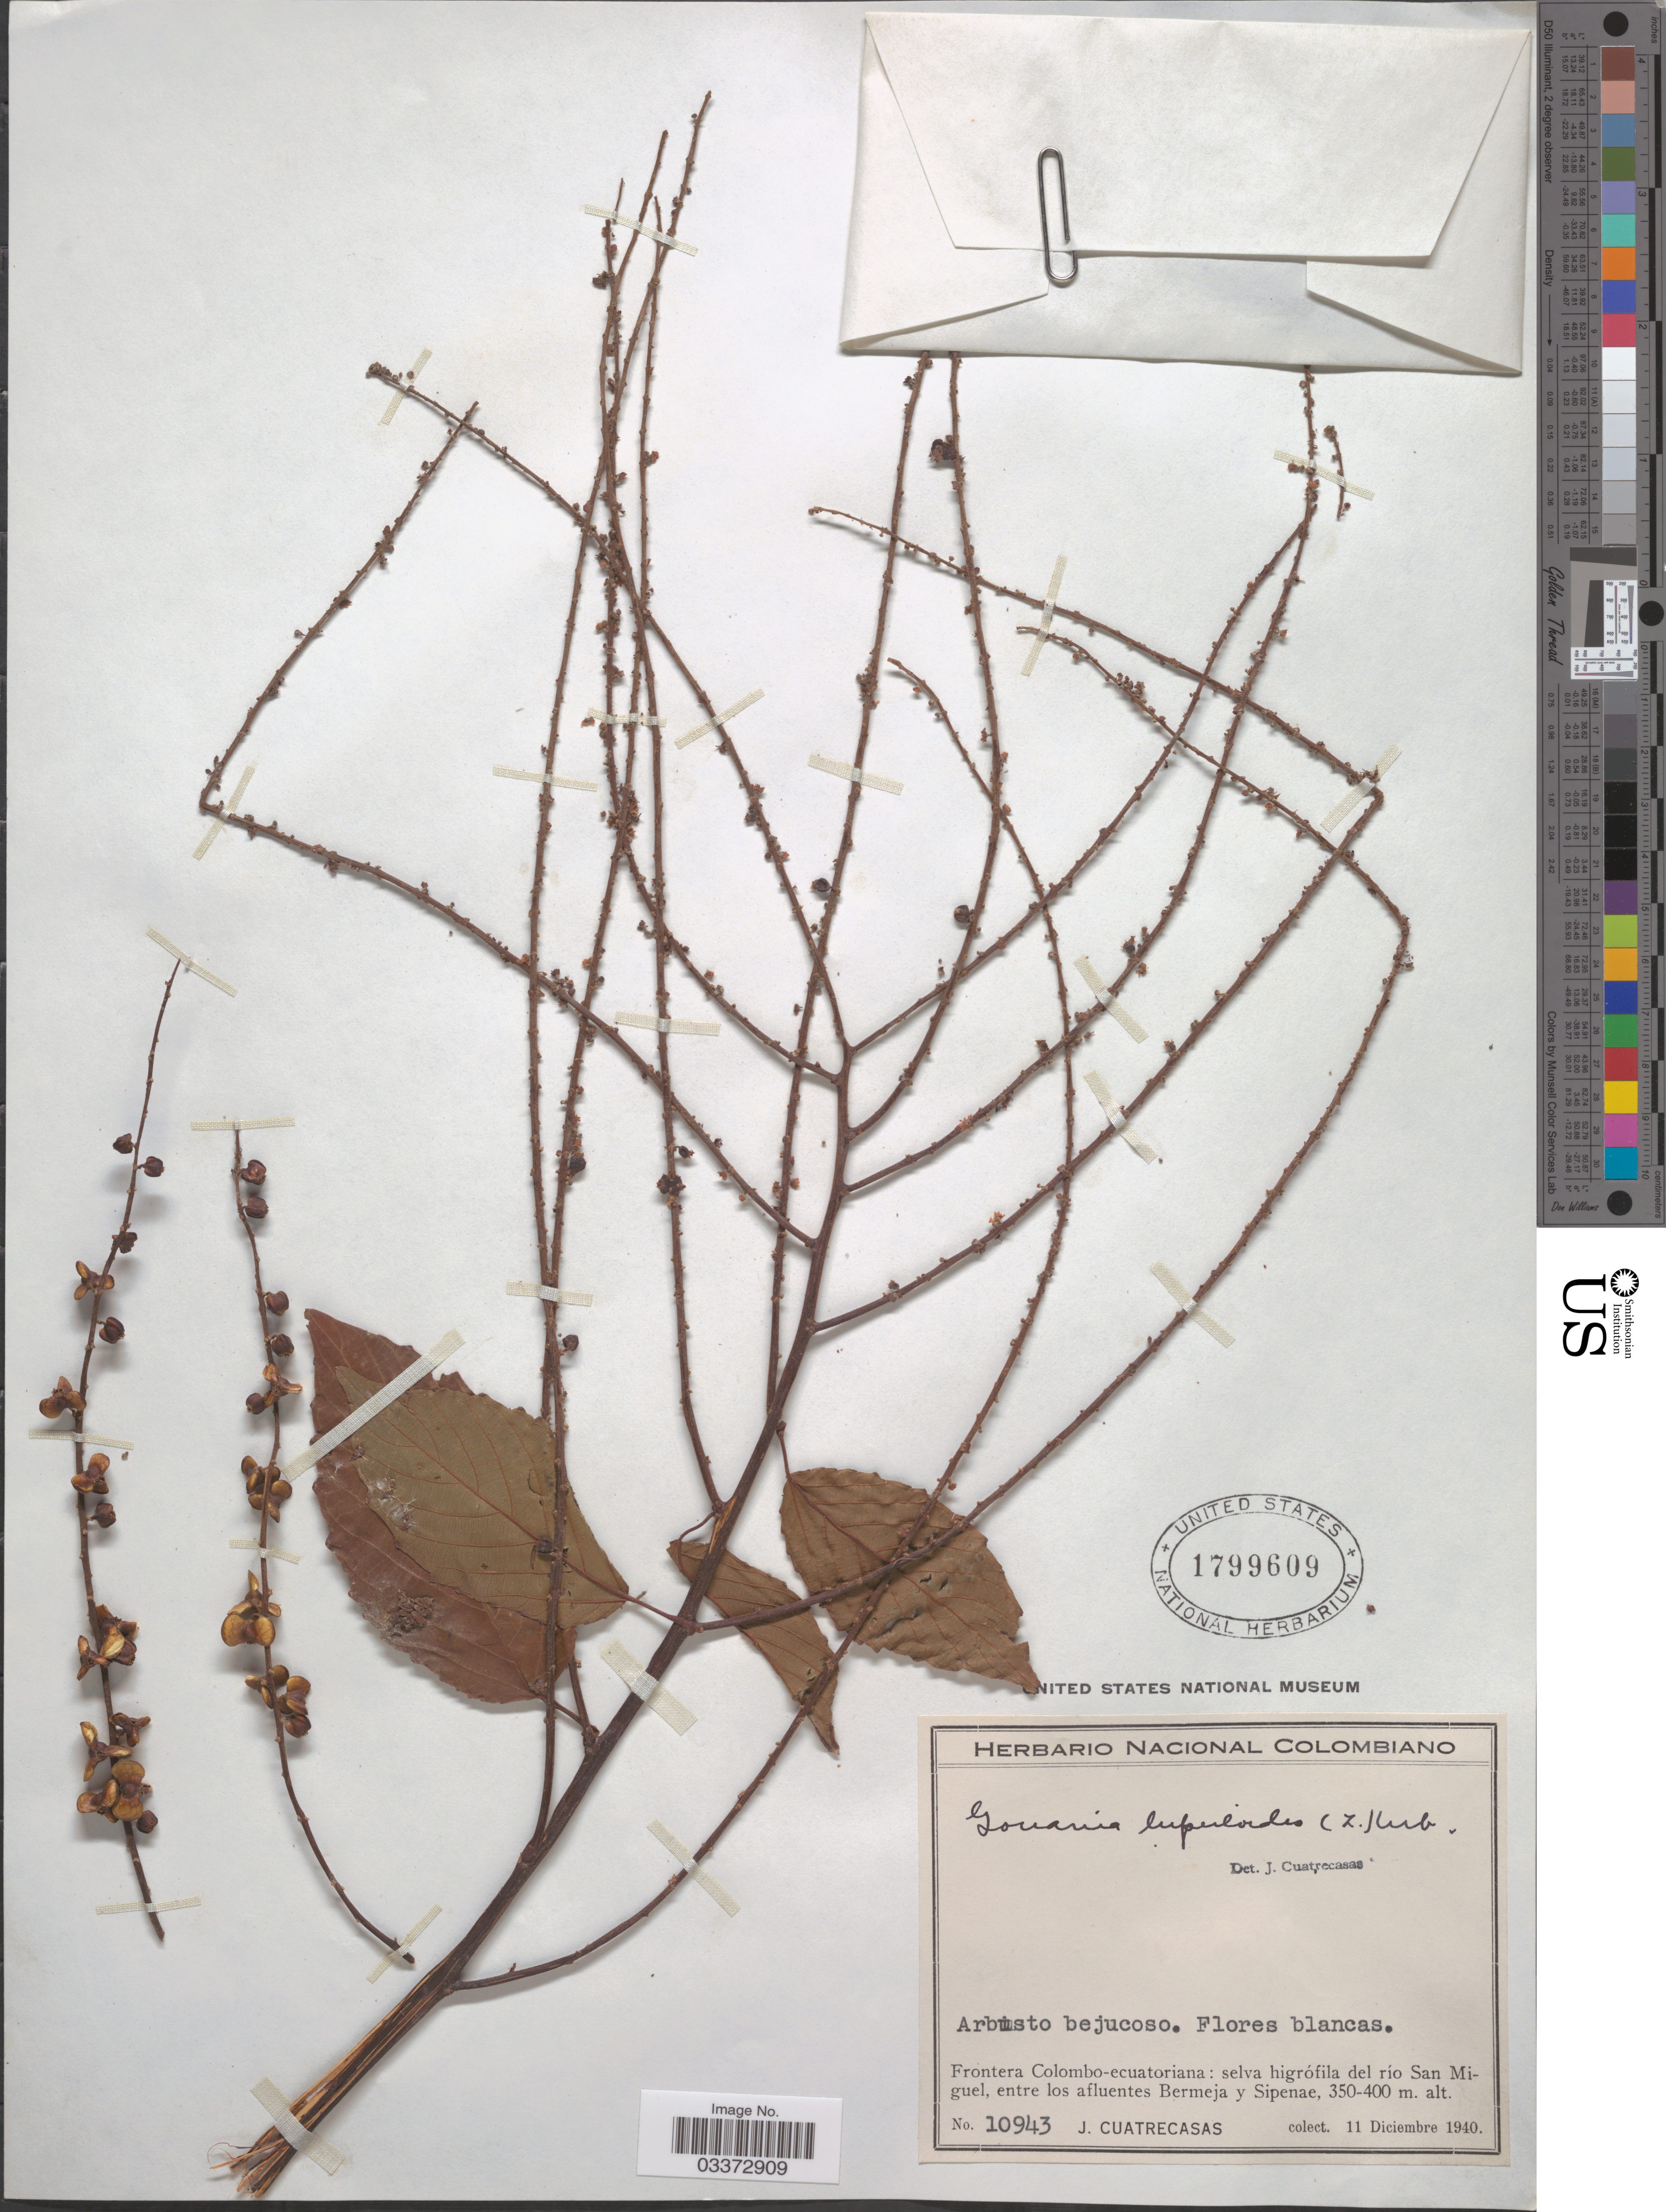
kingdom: Plantae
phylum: Tracheophyta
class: Magnoliopsida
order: Rosales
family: Rhamnaceae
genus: Gouania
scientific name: Gouania alnifolia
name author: Reissek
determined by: Figueira, Mauricio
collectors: J. Cuatrecasas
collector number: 10943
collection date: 1940-12-11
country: Colombia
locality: Frontera Colombo-ecuatoriana: selva higrófila del río San Miguel, entre los afluentes Bermeja y Sipenae.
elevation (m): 350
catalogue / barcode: US 1799609